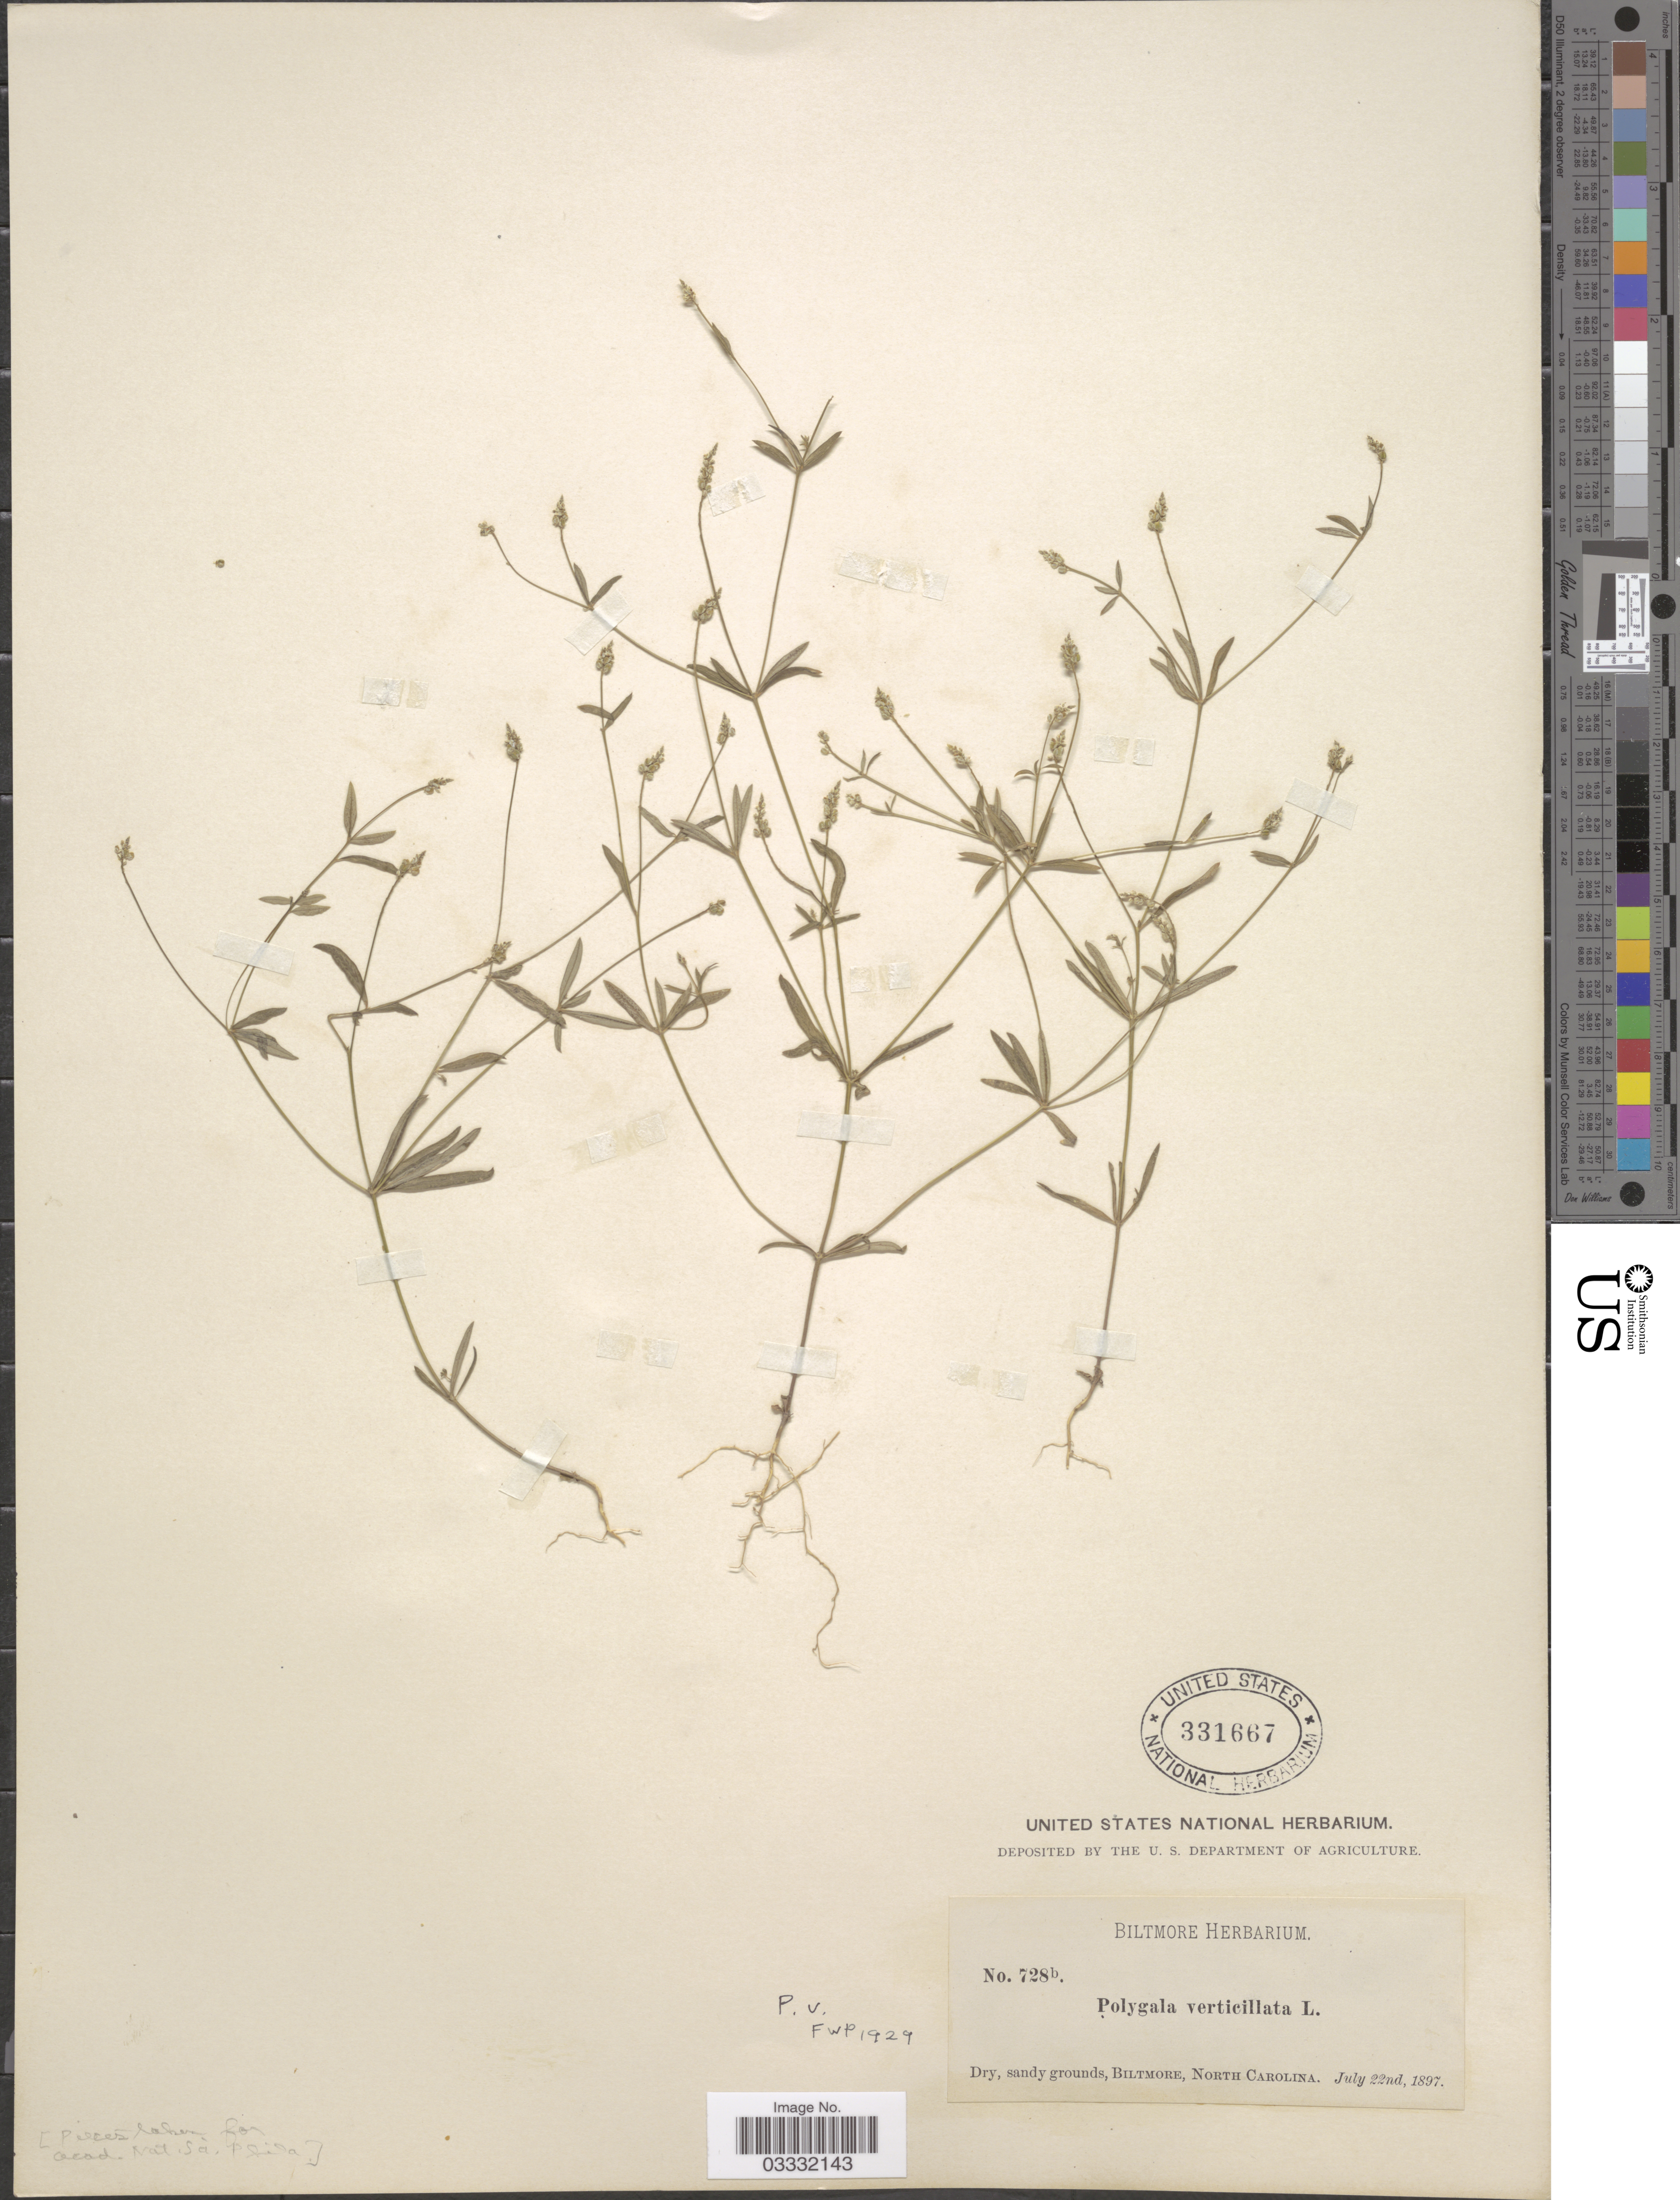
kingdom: Plantae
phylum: Tracheophyta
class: Magnoliopsida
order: Fabales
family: Polygalaceae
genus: Polygala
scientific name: Polygala verticillata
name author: L.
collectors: ex herb. Biltmore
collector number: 728b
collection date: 1897-07-22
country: United States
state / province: North Carolina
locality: Biltmore.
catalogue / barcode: US 331667